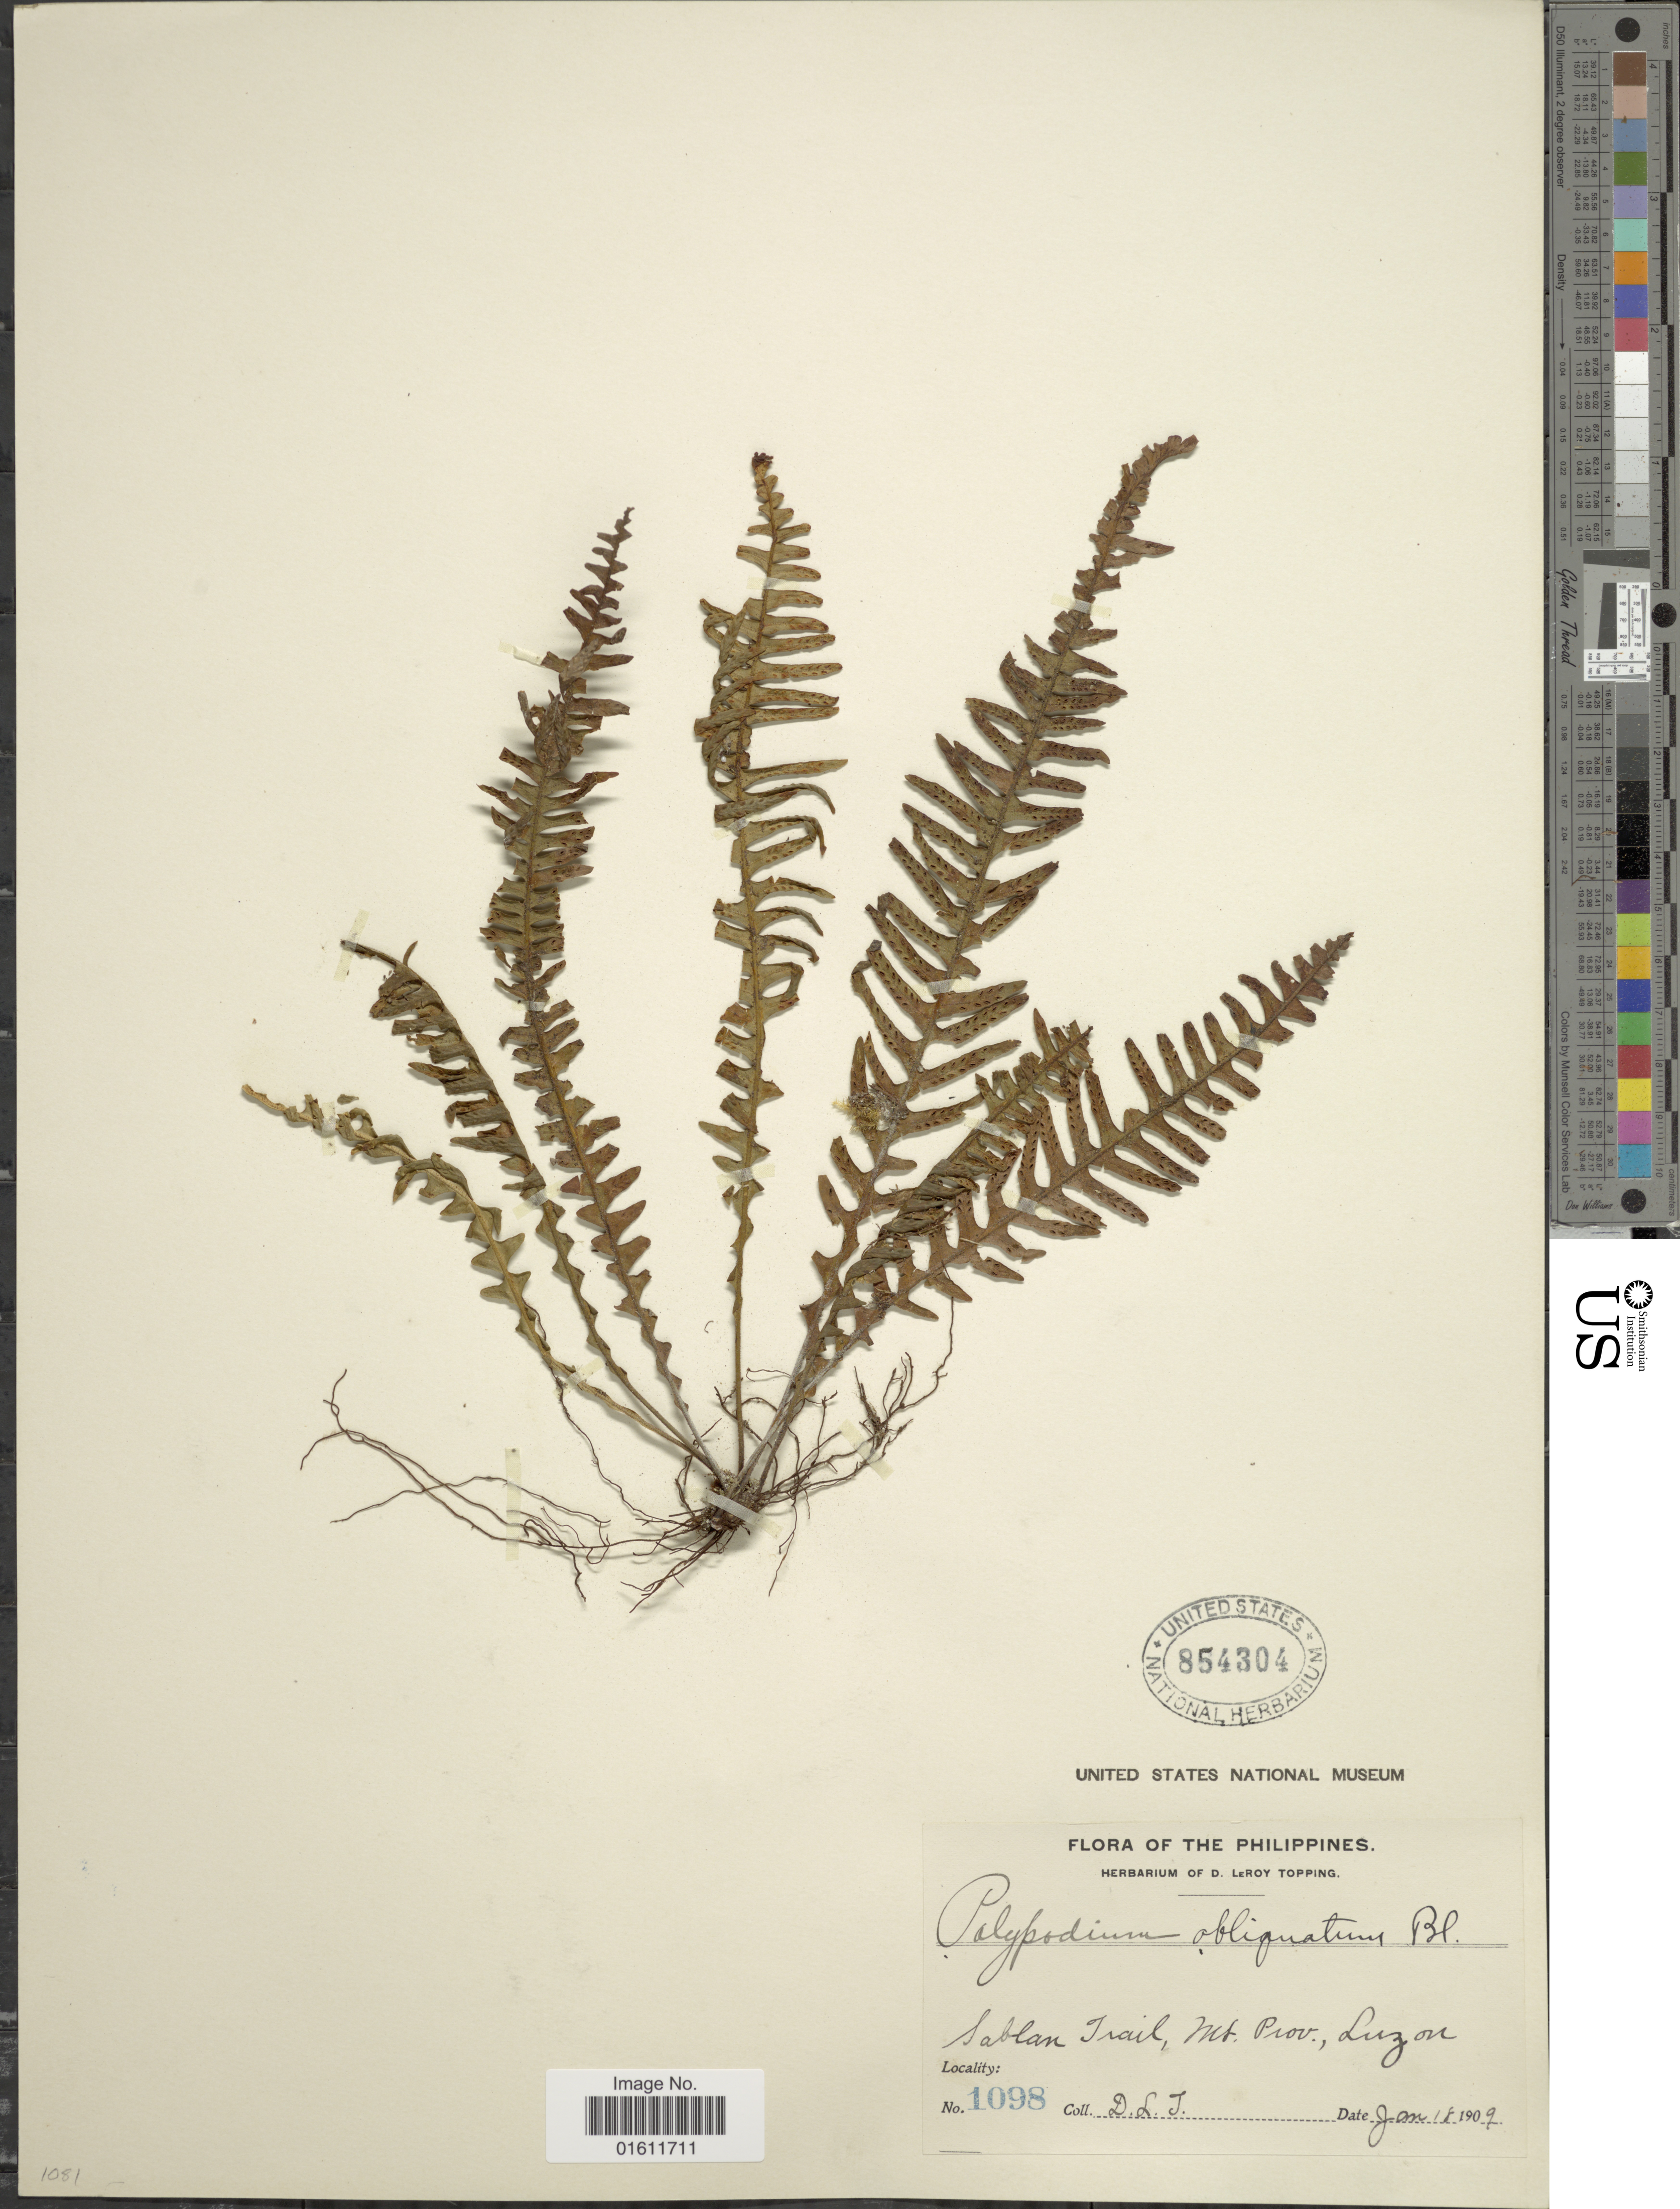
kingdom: Plantae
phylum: Tracheophyta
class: Polypodiopsida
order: Polypodiales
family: Polypodiaceae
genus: Prosaptia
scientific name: Prosaptia obliquata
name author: (Blume) Mett.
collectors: D. L. Topping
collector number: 1098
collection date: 1909-01-18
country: Philippines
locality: Luzon, Sablan Trail, Mt. Prov.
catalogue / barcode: US 854304